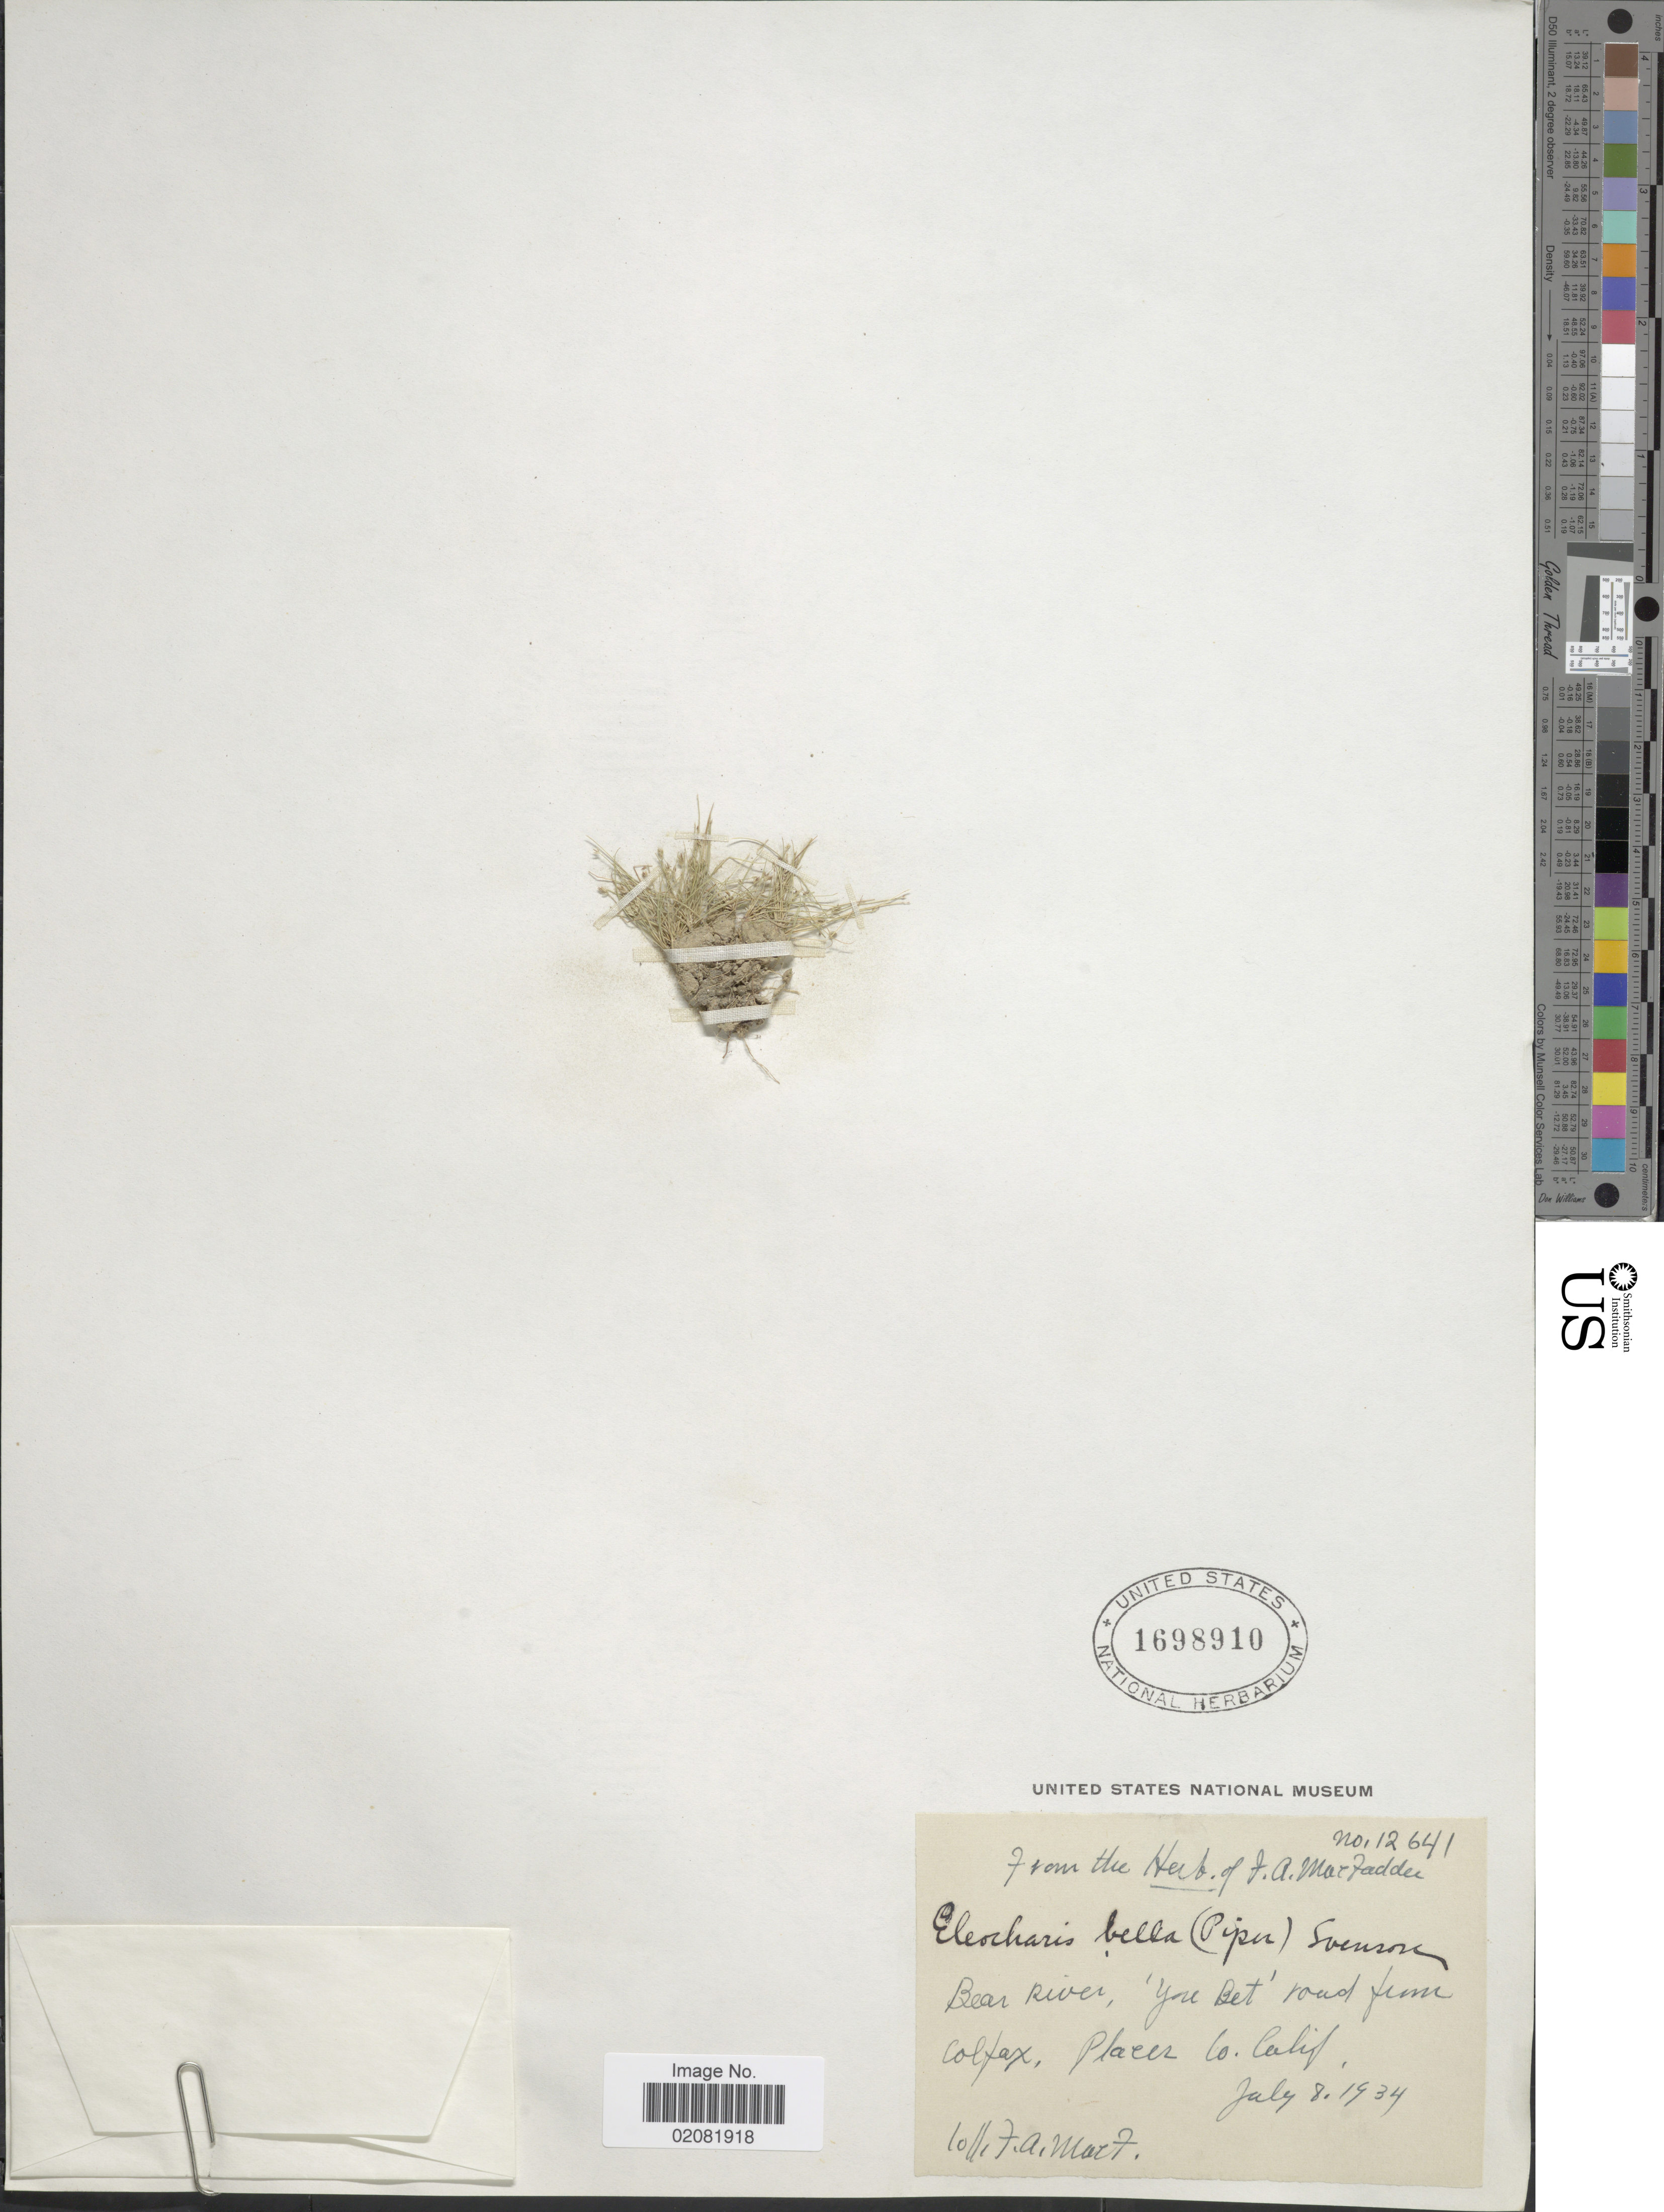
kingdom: Plantae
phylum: Tracheophyta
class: Liliopsida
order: Poales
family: Cyperaceae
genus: Eleocharis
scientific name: Eleocharis bella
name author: (Piper) Svenson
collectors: F. MacFadden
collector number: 12641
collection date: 1934-07-08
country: United States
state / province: California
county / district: Placer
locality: Bear River, "You Bet" road from Colfax Placer Co.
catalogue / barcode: US 1698910